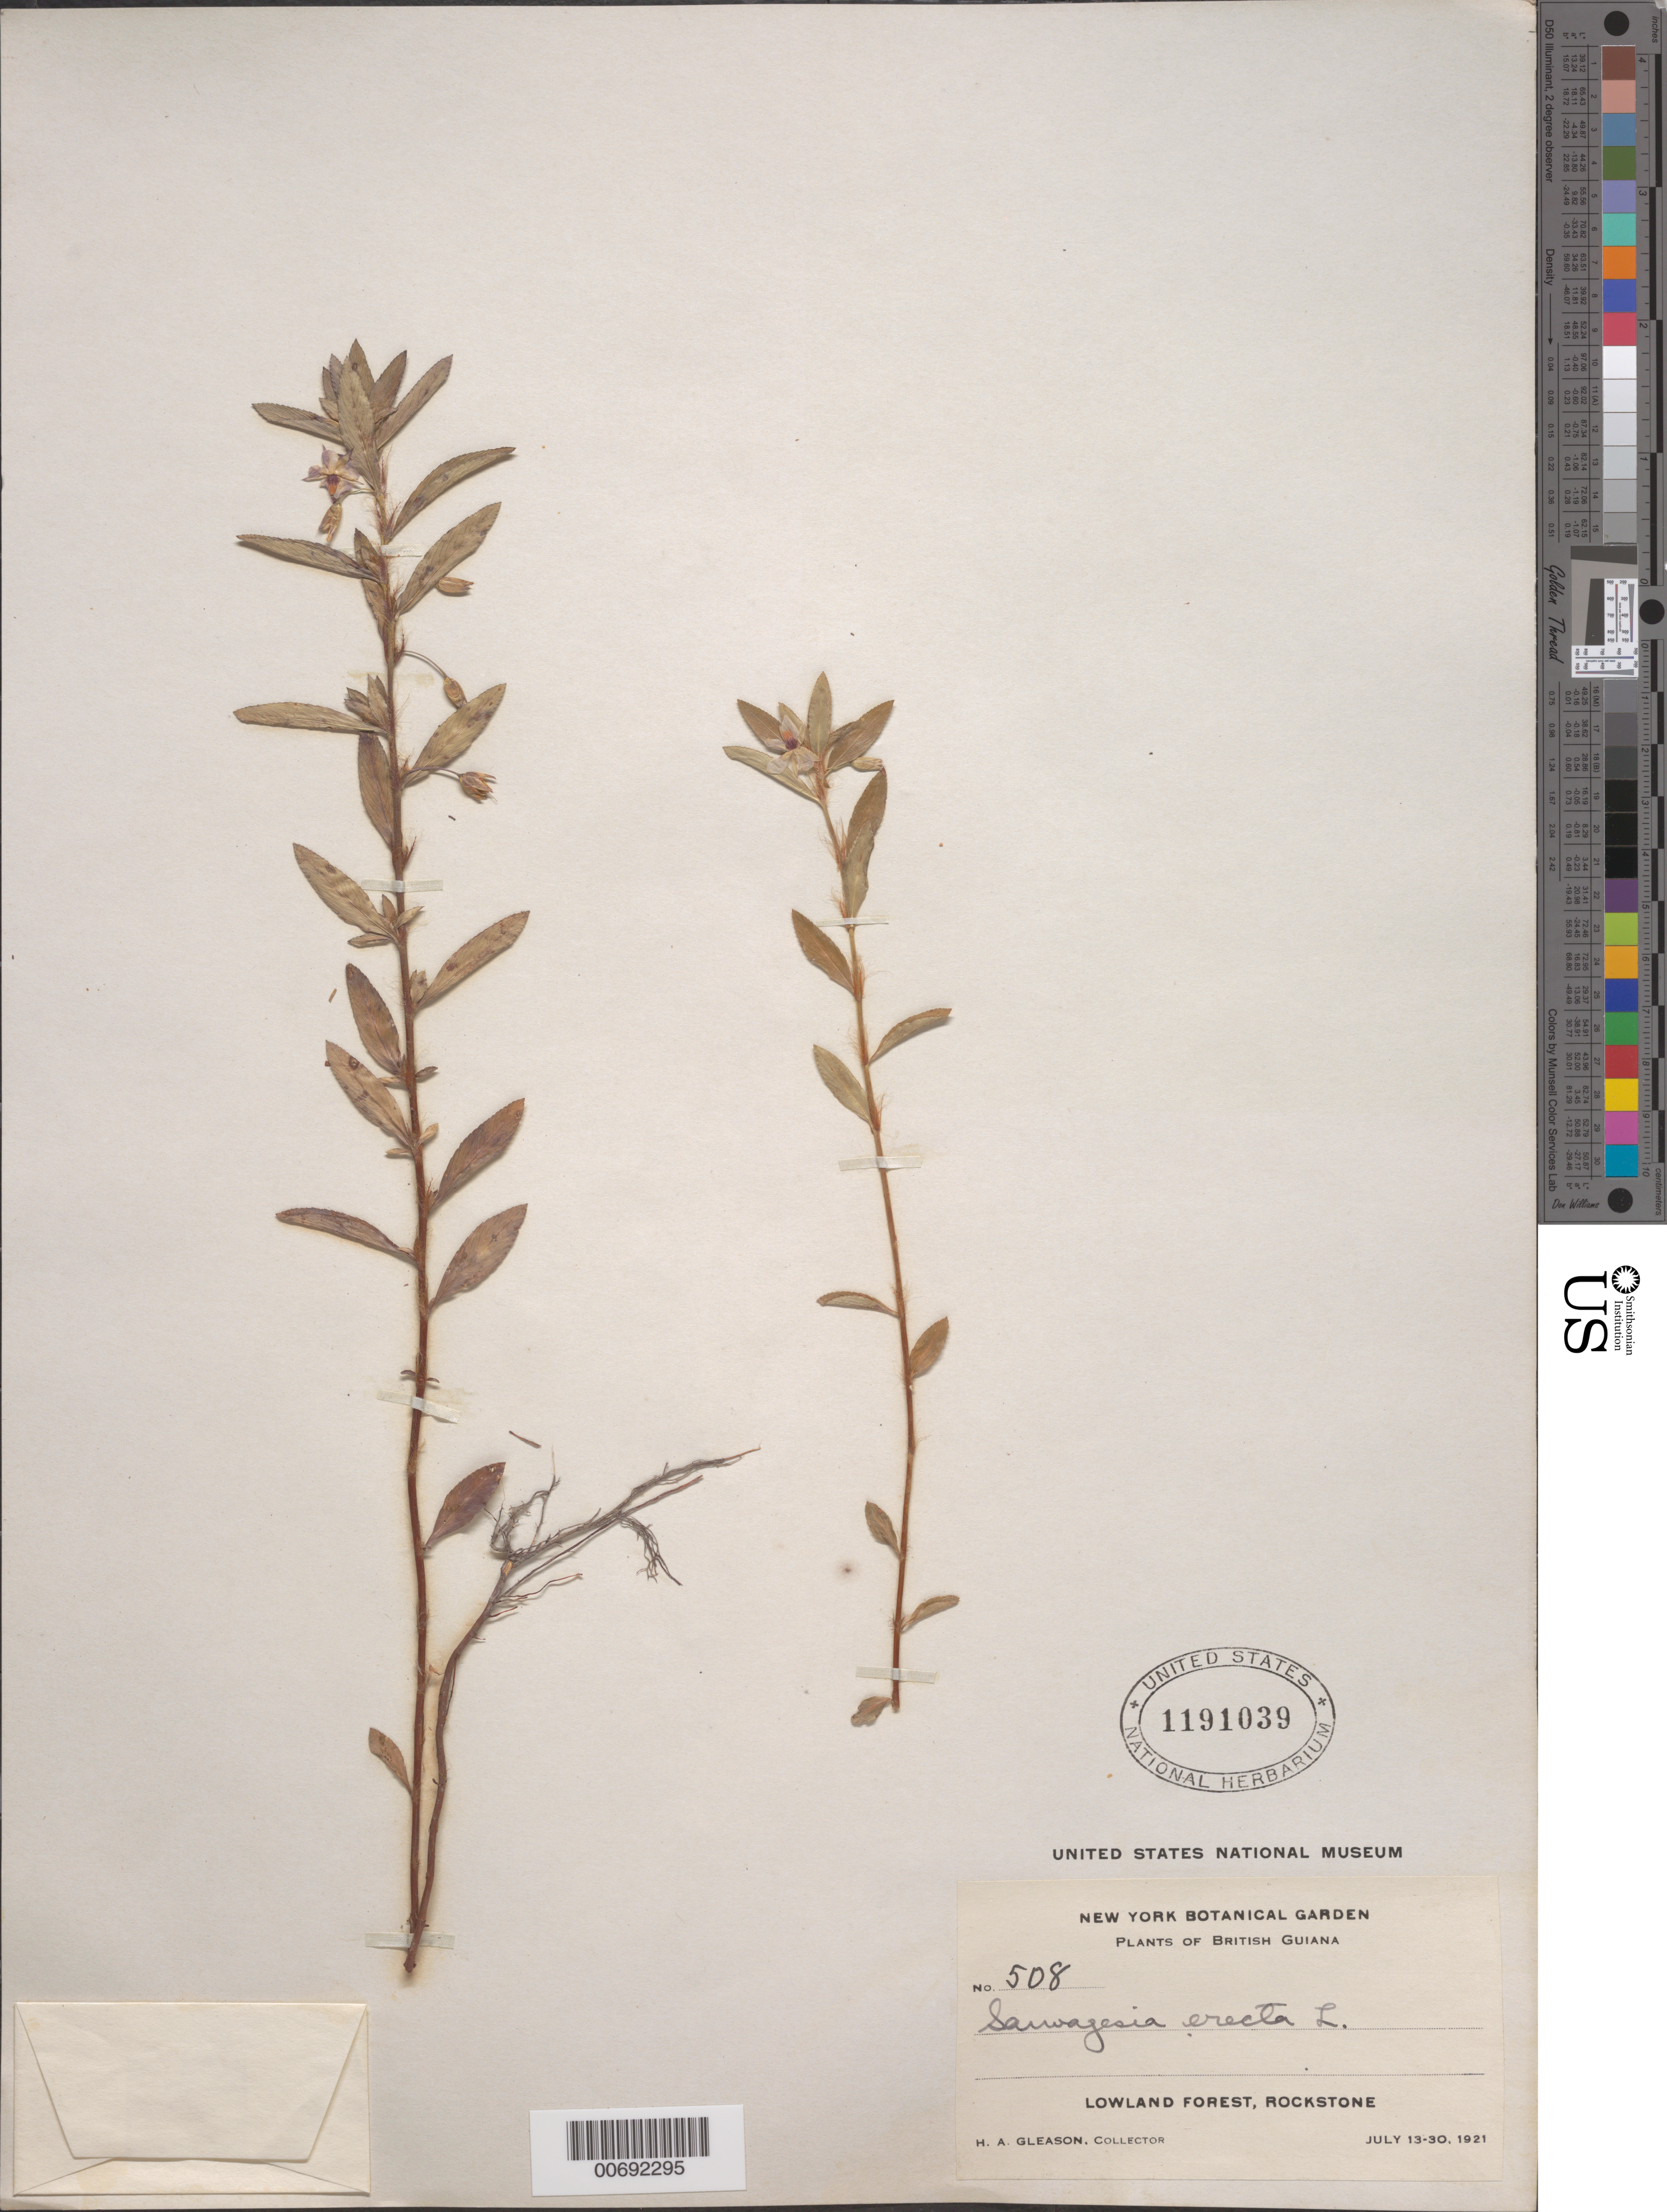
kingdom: Plantae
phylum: Tracheophyta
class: Magnoliopsida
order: Malpighiales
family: Ochnaceae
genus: Sauvagesia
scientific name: Sauvagesia erecta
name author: L.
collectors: H. A. Gleason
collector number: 508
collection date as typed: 13-Jul-21 to 30-Jul-21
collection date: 1921-07-13/1921-07-30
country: Guyana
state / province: U. Demerara-Berbice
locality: Rockstone, in and about the village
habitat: Lowland forest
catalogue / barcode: US 1191039